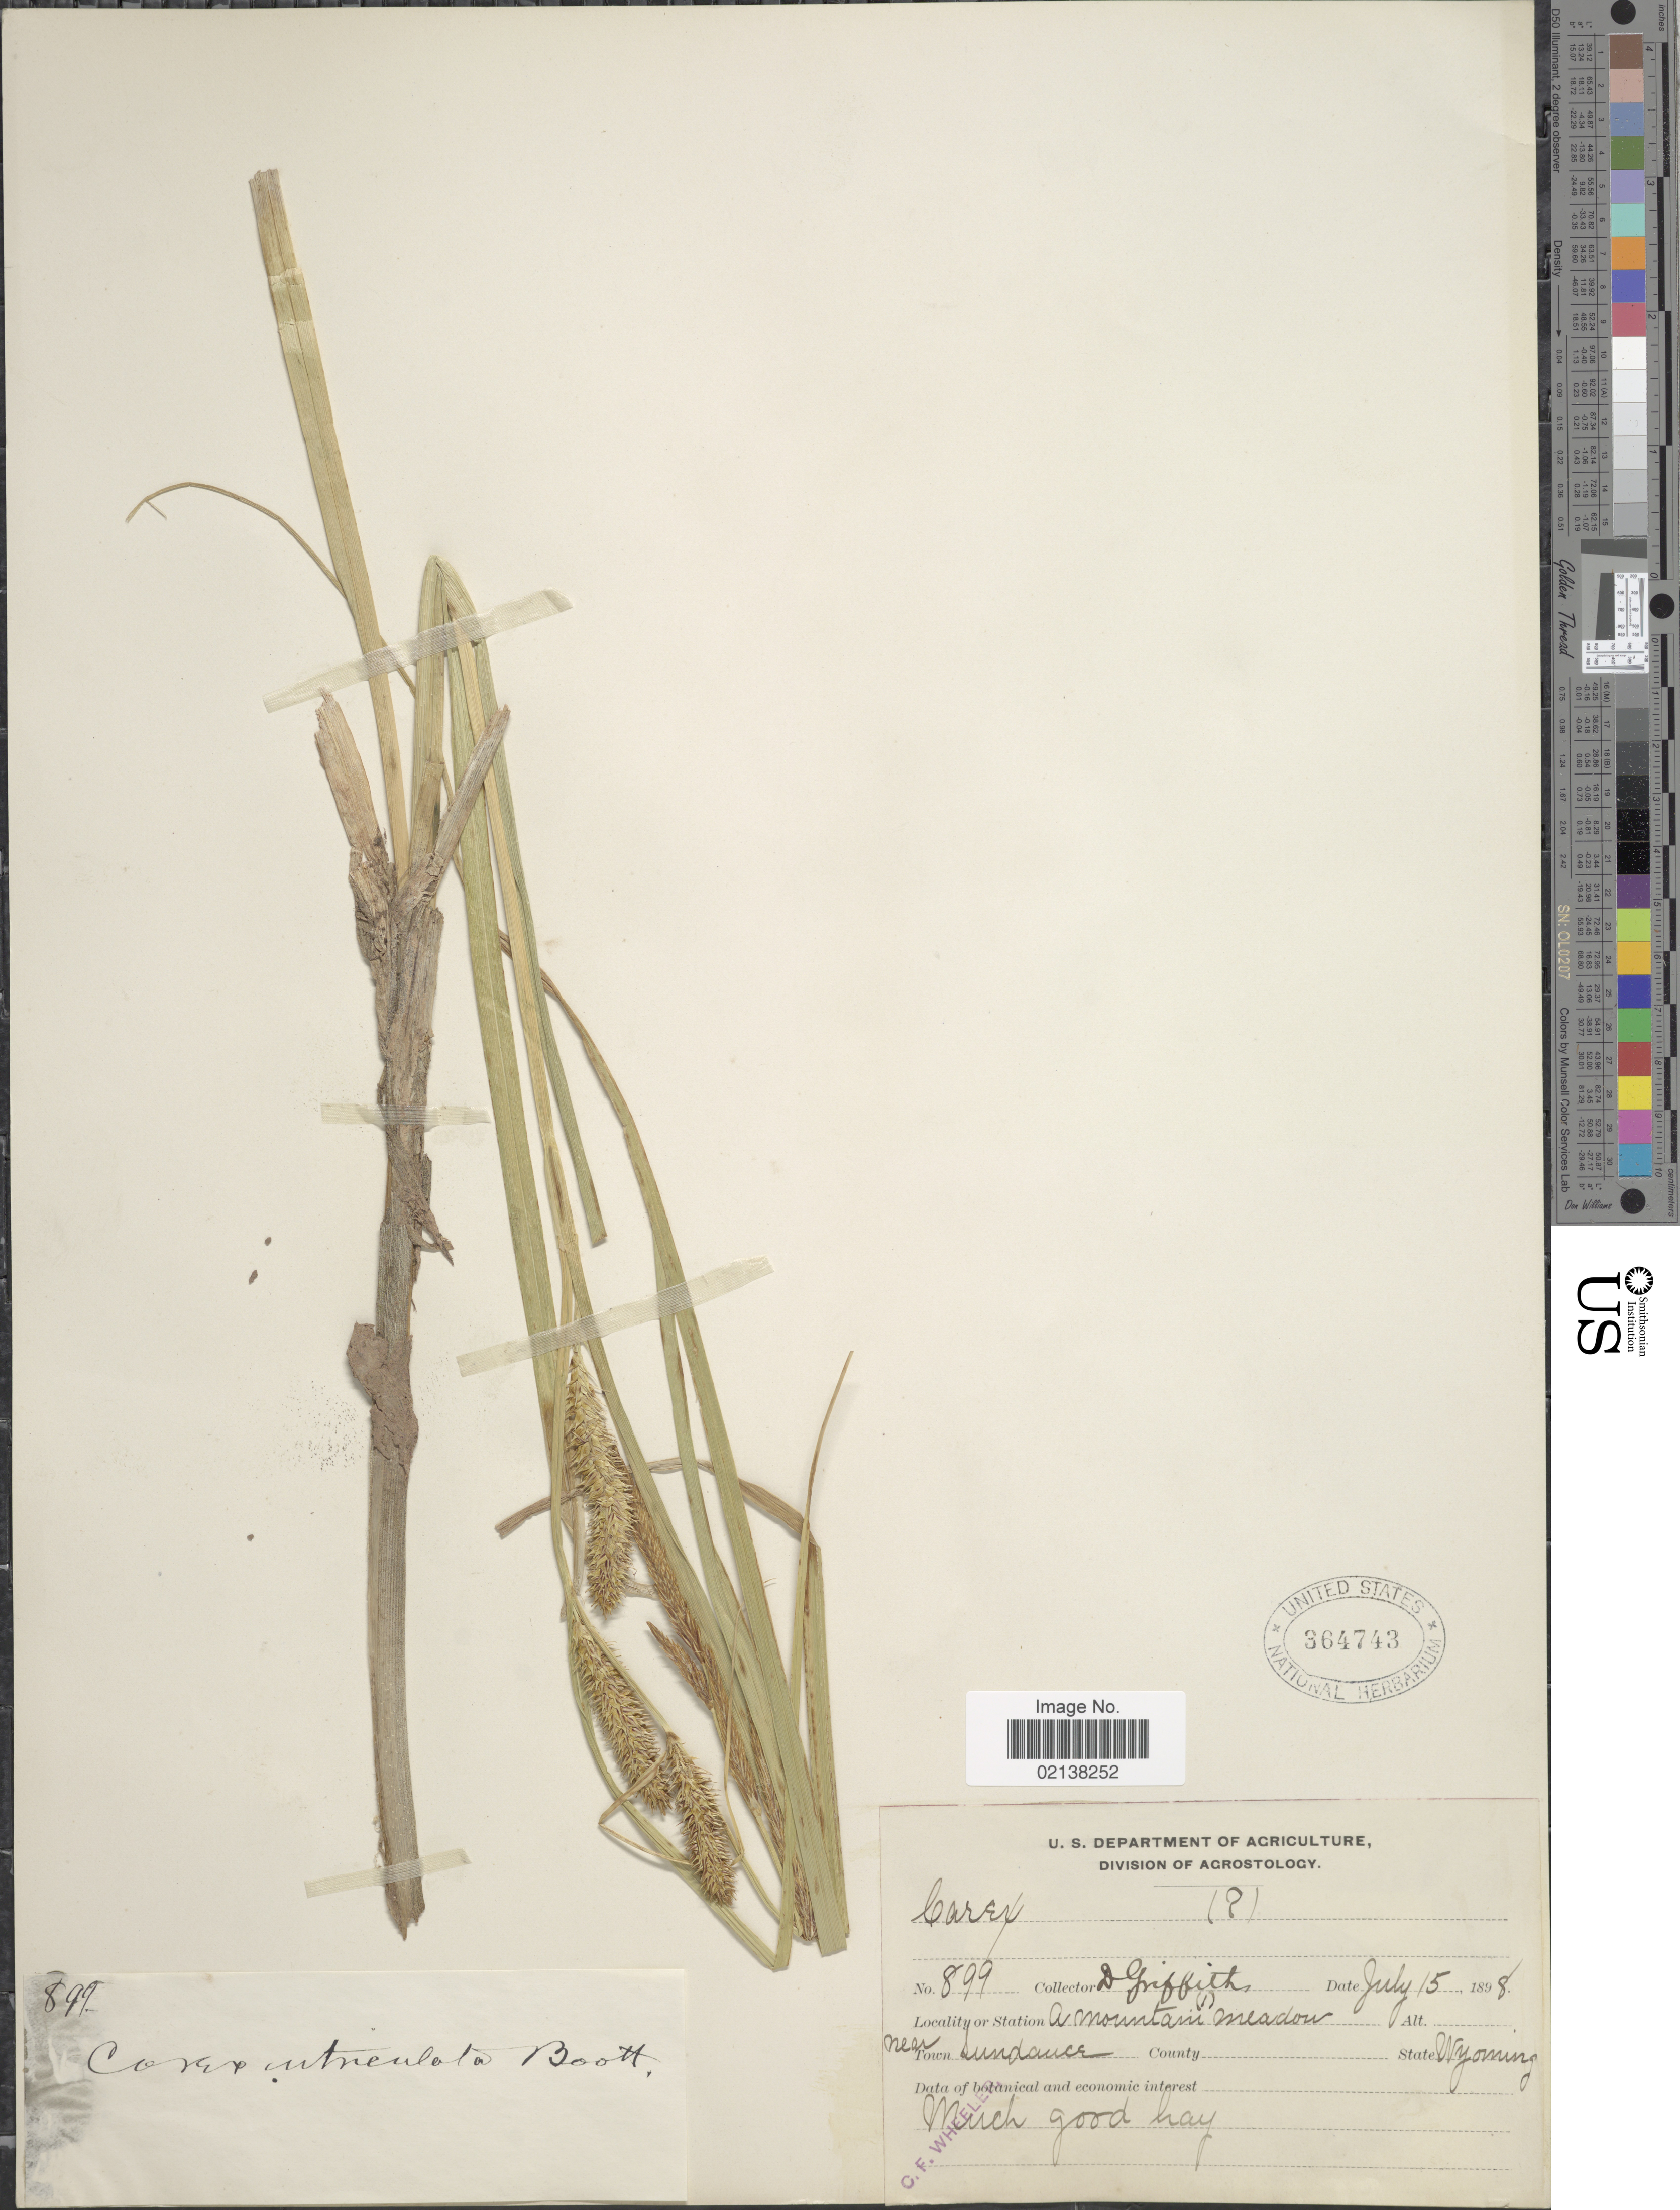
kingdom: Plantae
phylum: Tracheophyta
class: Liliopsida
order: Poales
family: Cyperaceae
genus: Carex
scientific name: Carex utriculata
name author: Boott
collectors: D. Griffiths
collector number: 899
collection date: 1898-07-15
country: United States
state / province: Wyoming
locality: A mountain meadow near Sundance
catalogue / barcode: US 364743